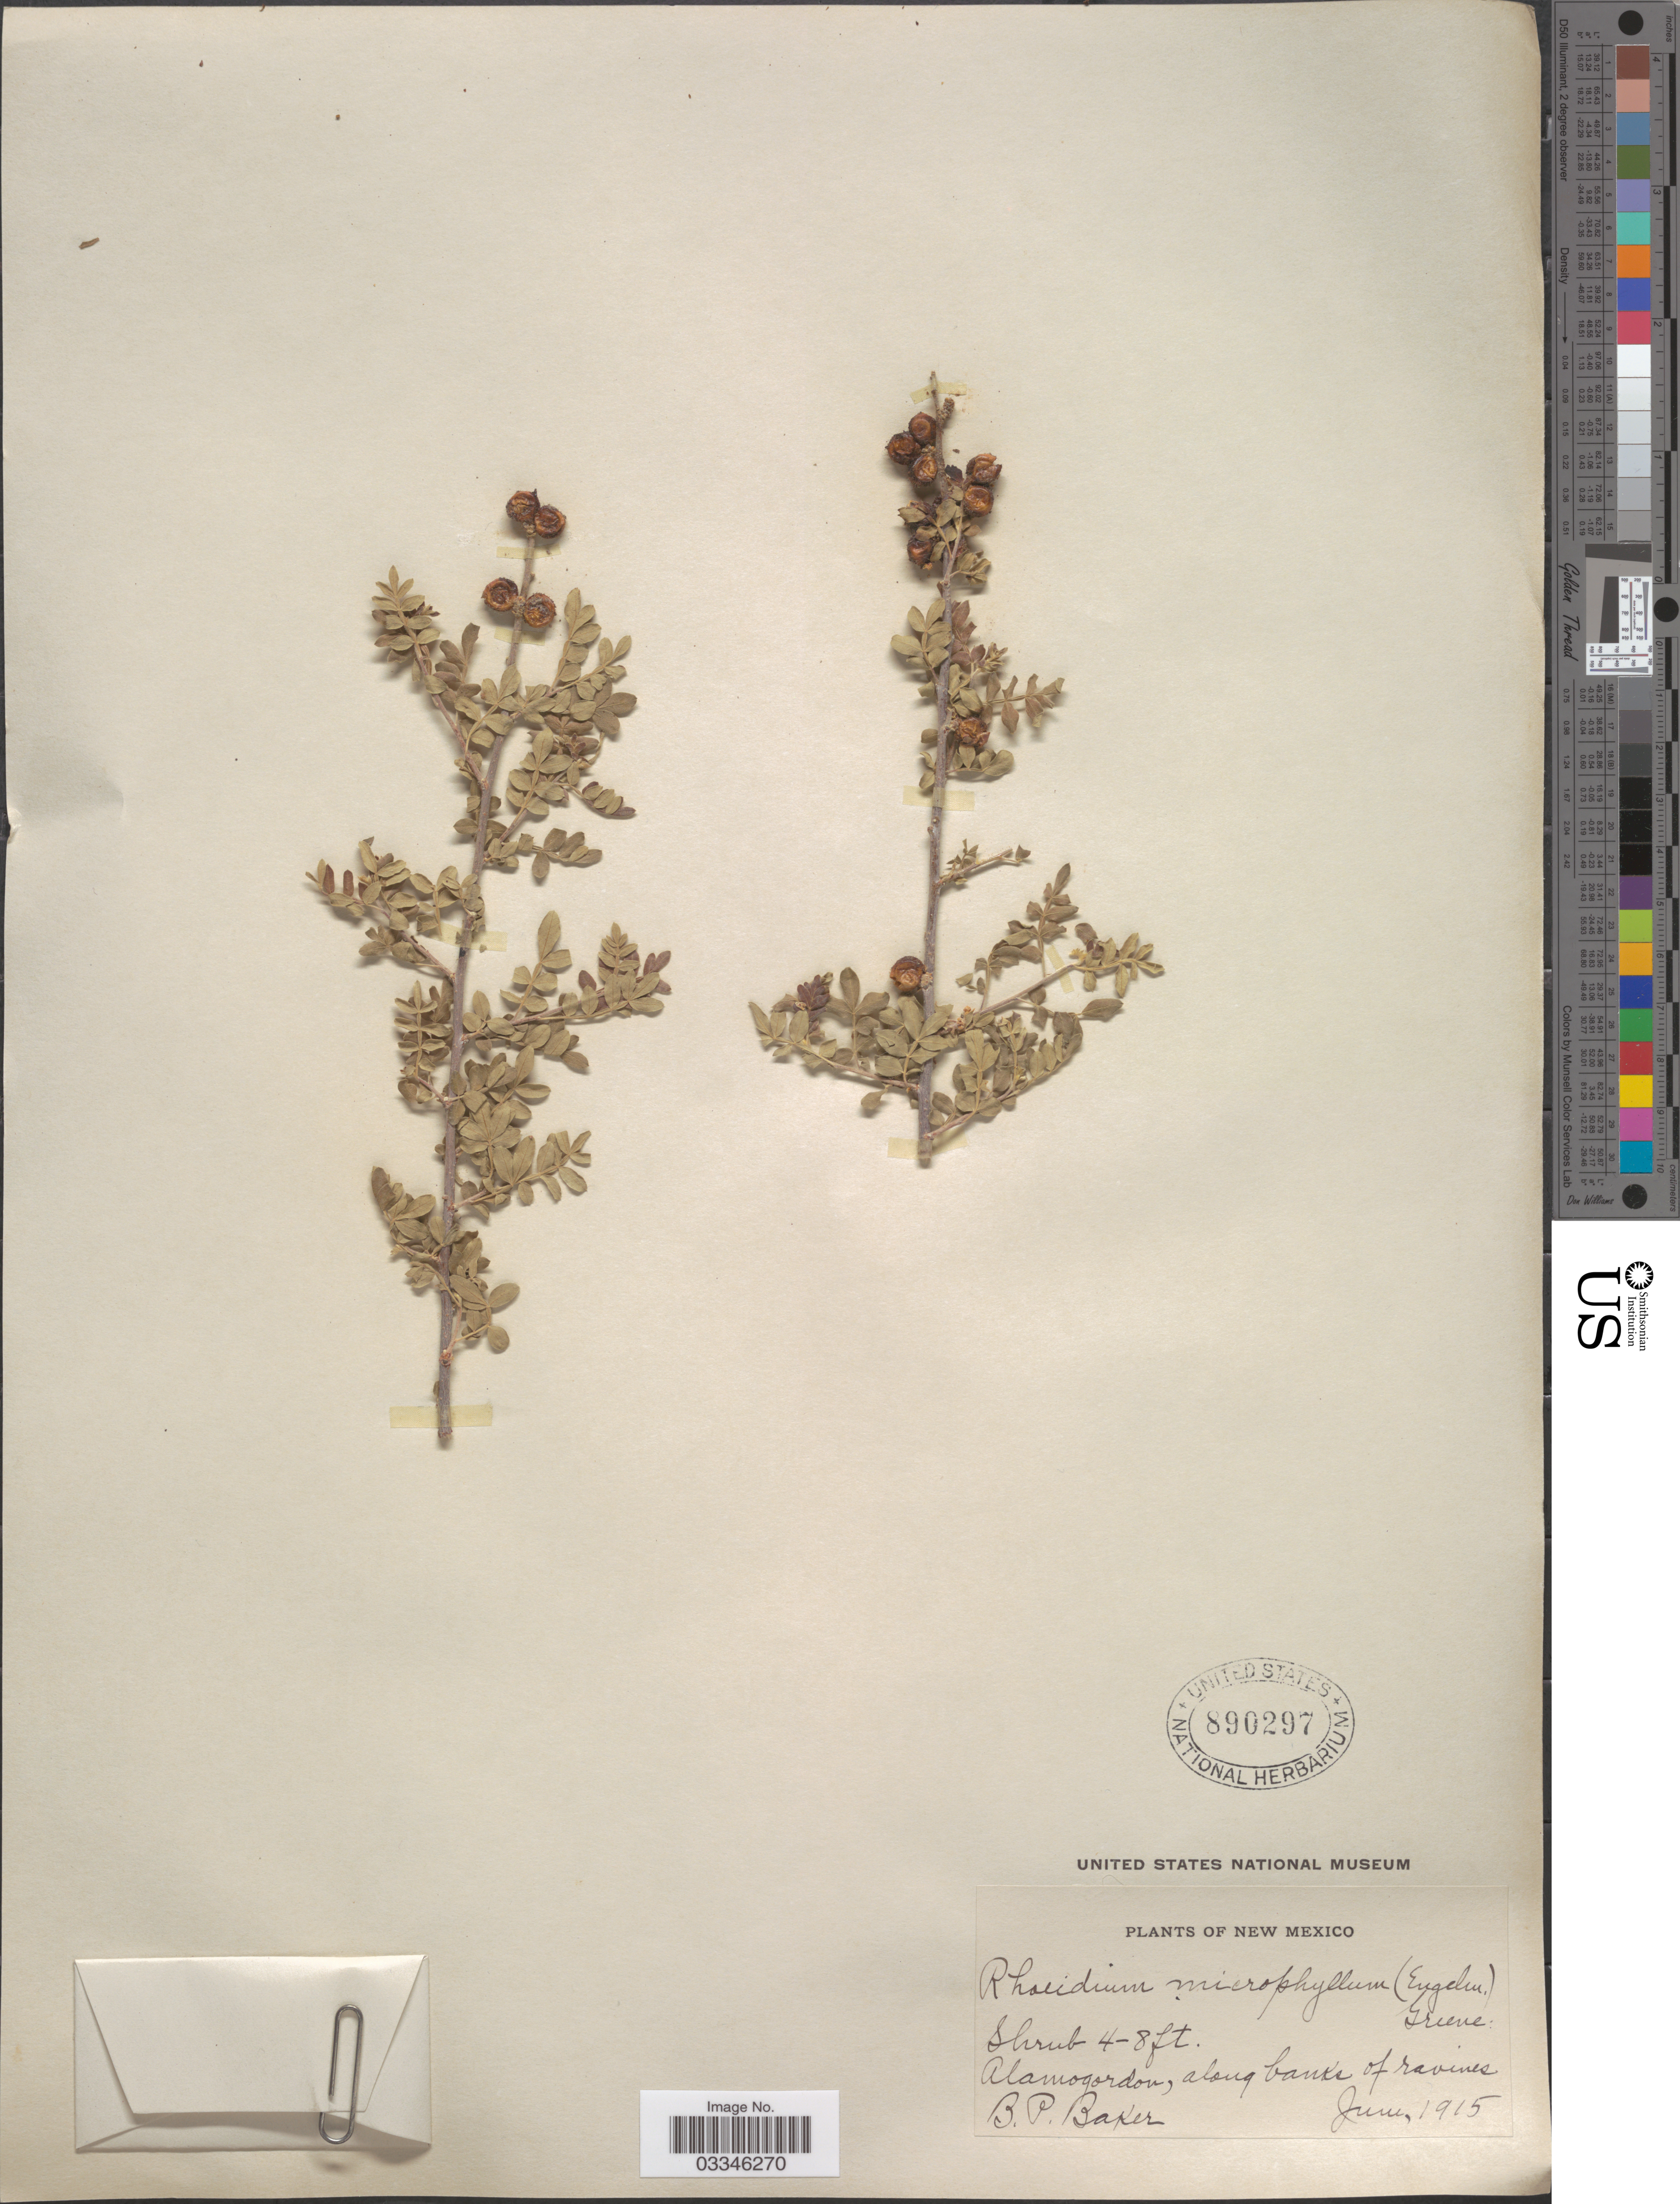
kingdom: Plantae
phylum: Tracheophyta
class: Magnoliopsida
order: Sapindales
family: Anacardiaceae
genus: Rhus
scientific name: Rhus microphylla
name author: Engelm.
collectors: B. P. Baker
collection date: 1915-06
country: United States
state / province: New Mexico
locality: Alamogordo, along banks of ravines.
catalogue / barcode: US 890297